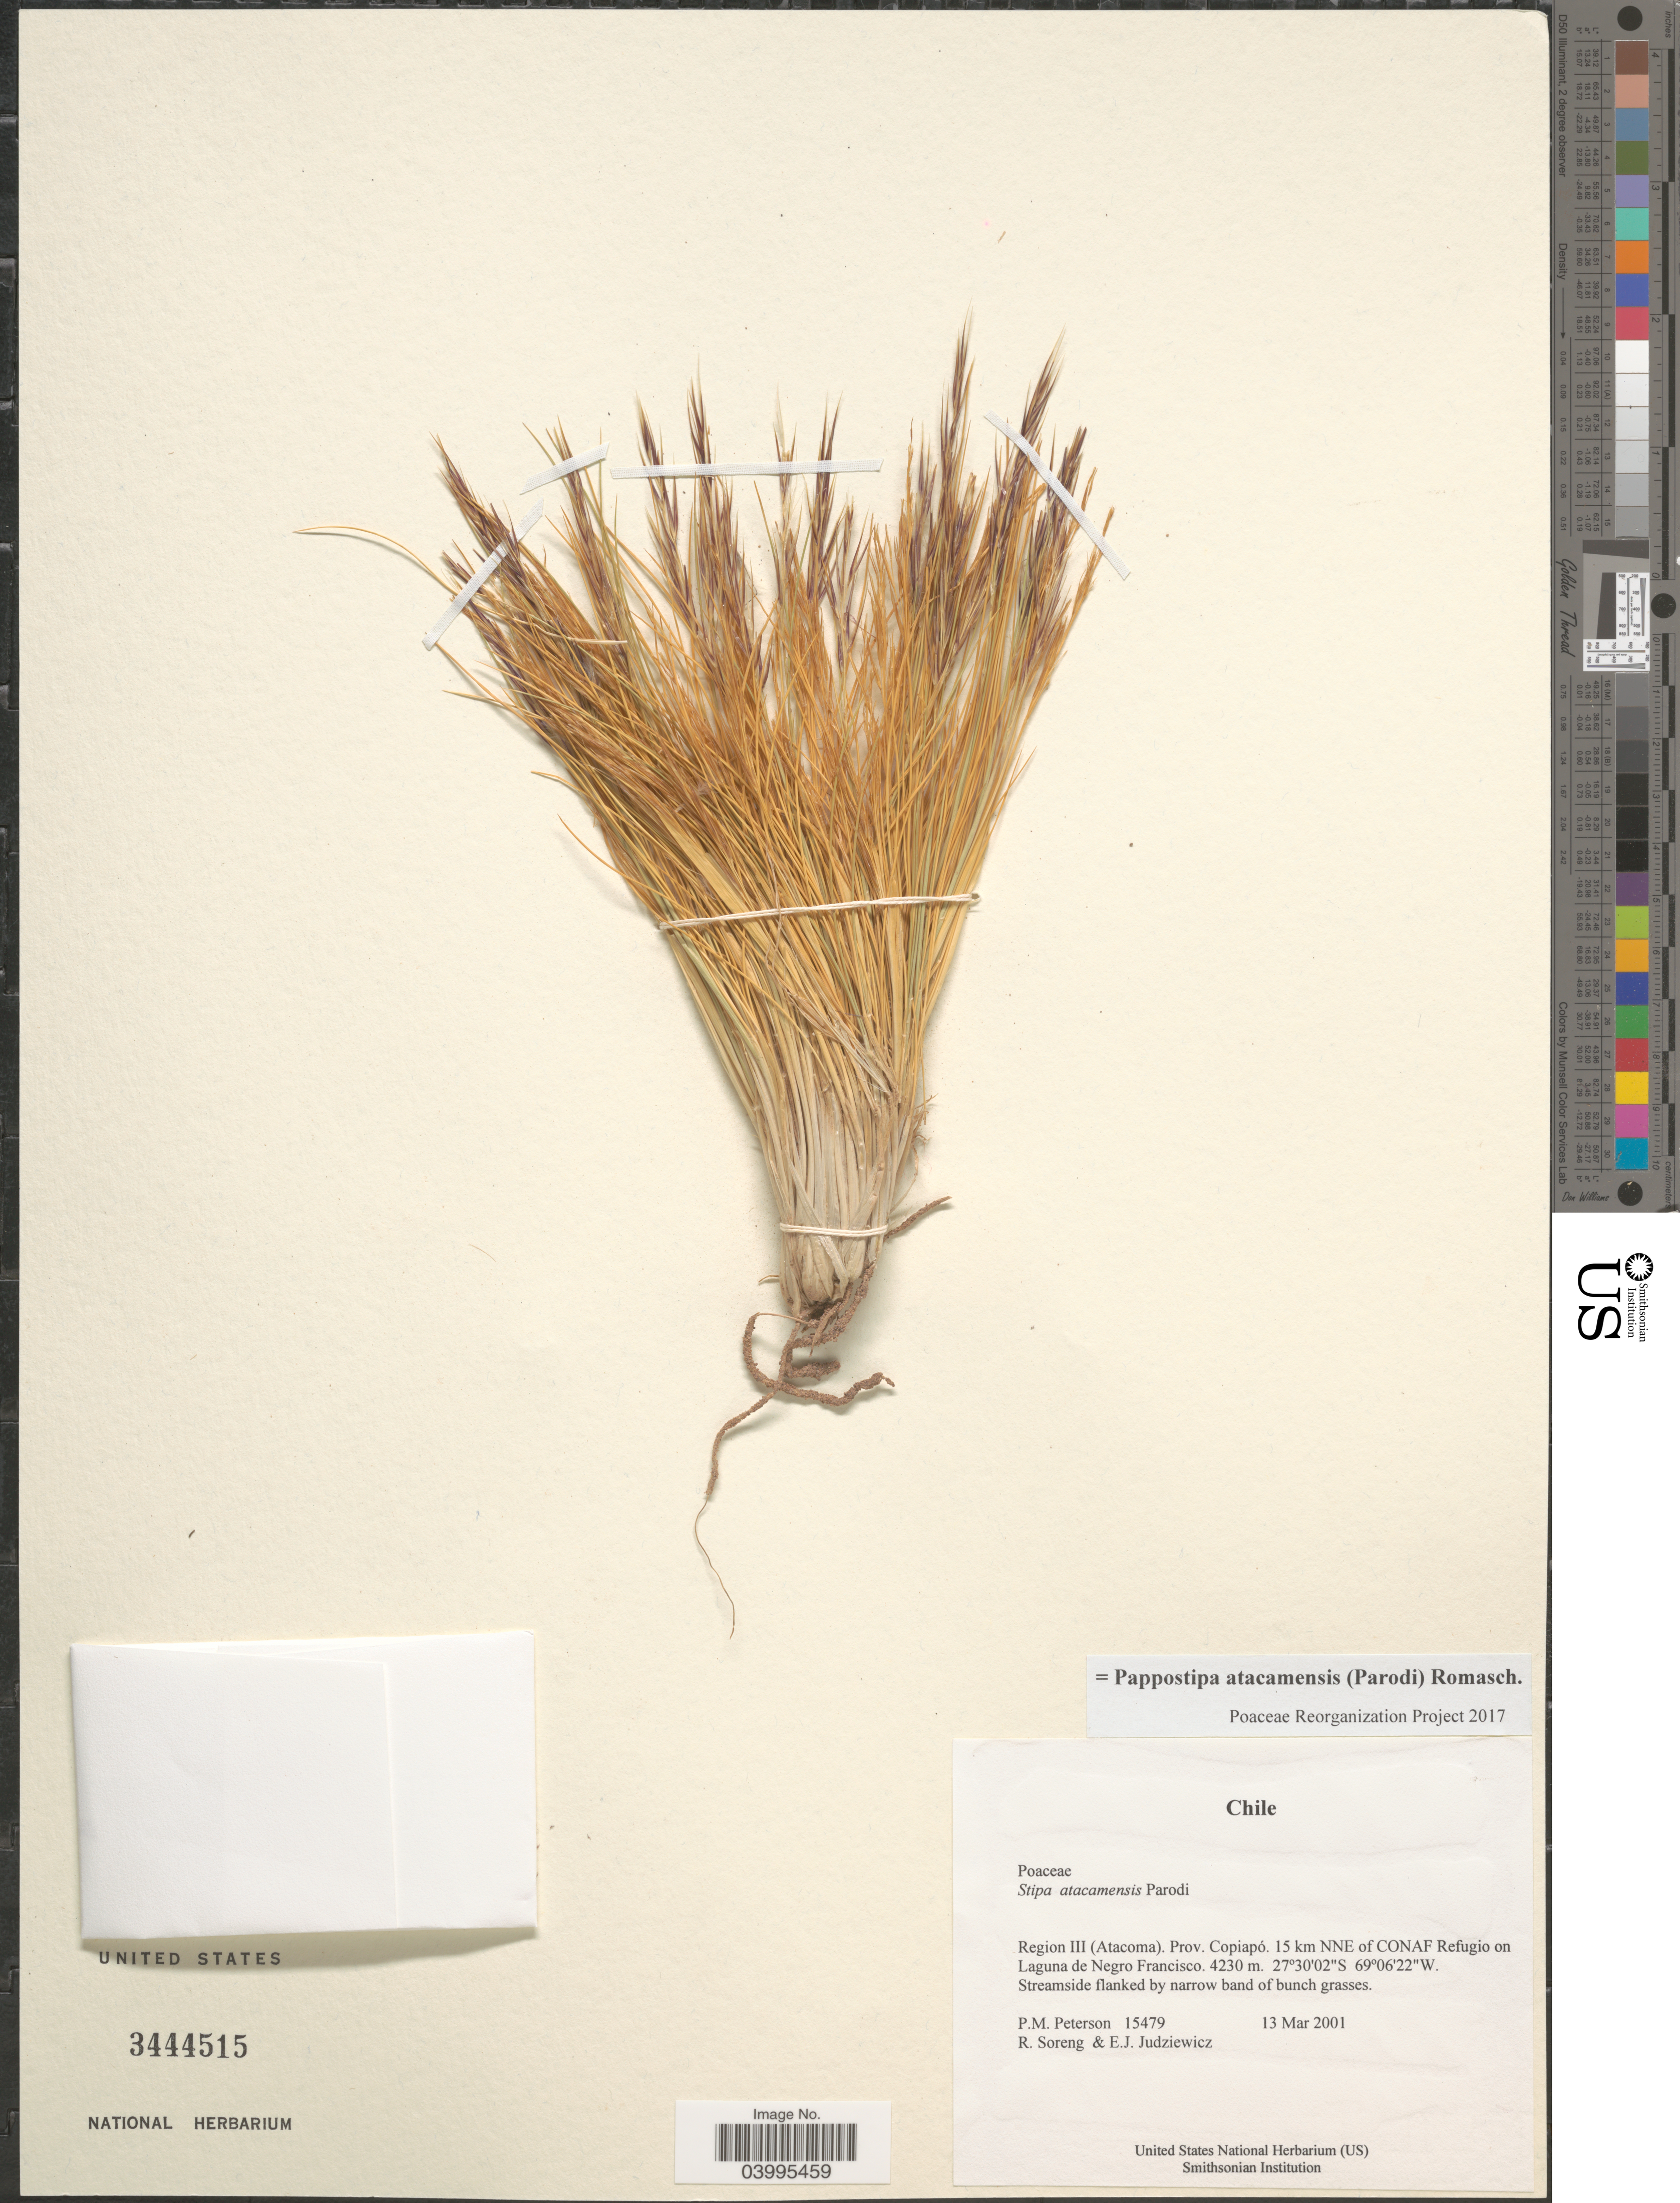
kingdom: Plantae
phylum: Tracheophyta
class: Liliopsida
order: Poales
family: Poaceae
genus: Pappostipa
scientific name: Pappostipa atacamensis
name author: (Parodi) Romasch.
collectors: P. M. Peterson, R. J. Soreng & E. J. Judziewicz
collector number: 15479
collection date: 2001-03-13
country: Chile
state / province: Atacama (III)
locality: Region III (Atacoma). Prov. Copiapó. 15 km NNE of CONAF Refugio on Laguna de Negro Francisco.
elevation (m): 4230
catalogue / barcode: US 3444515